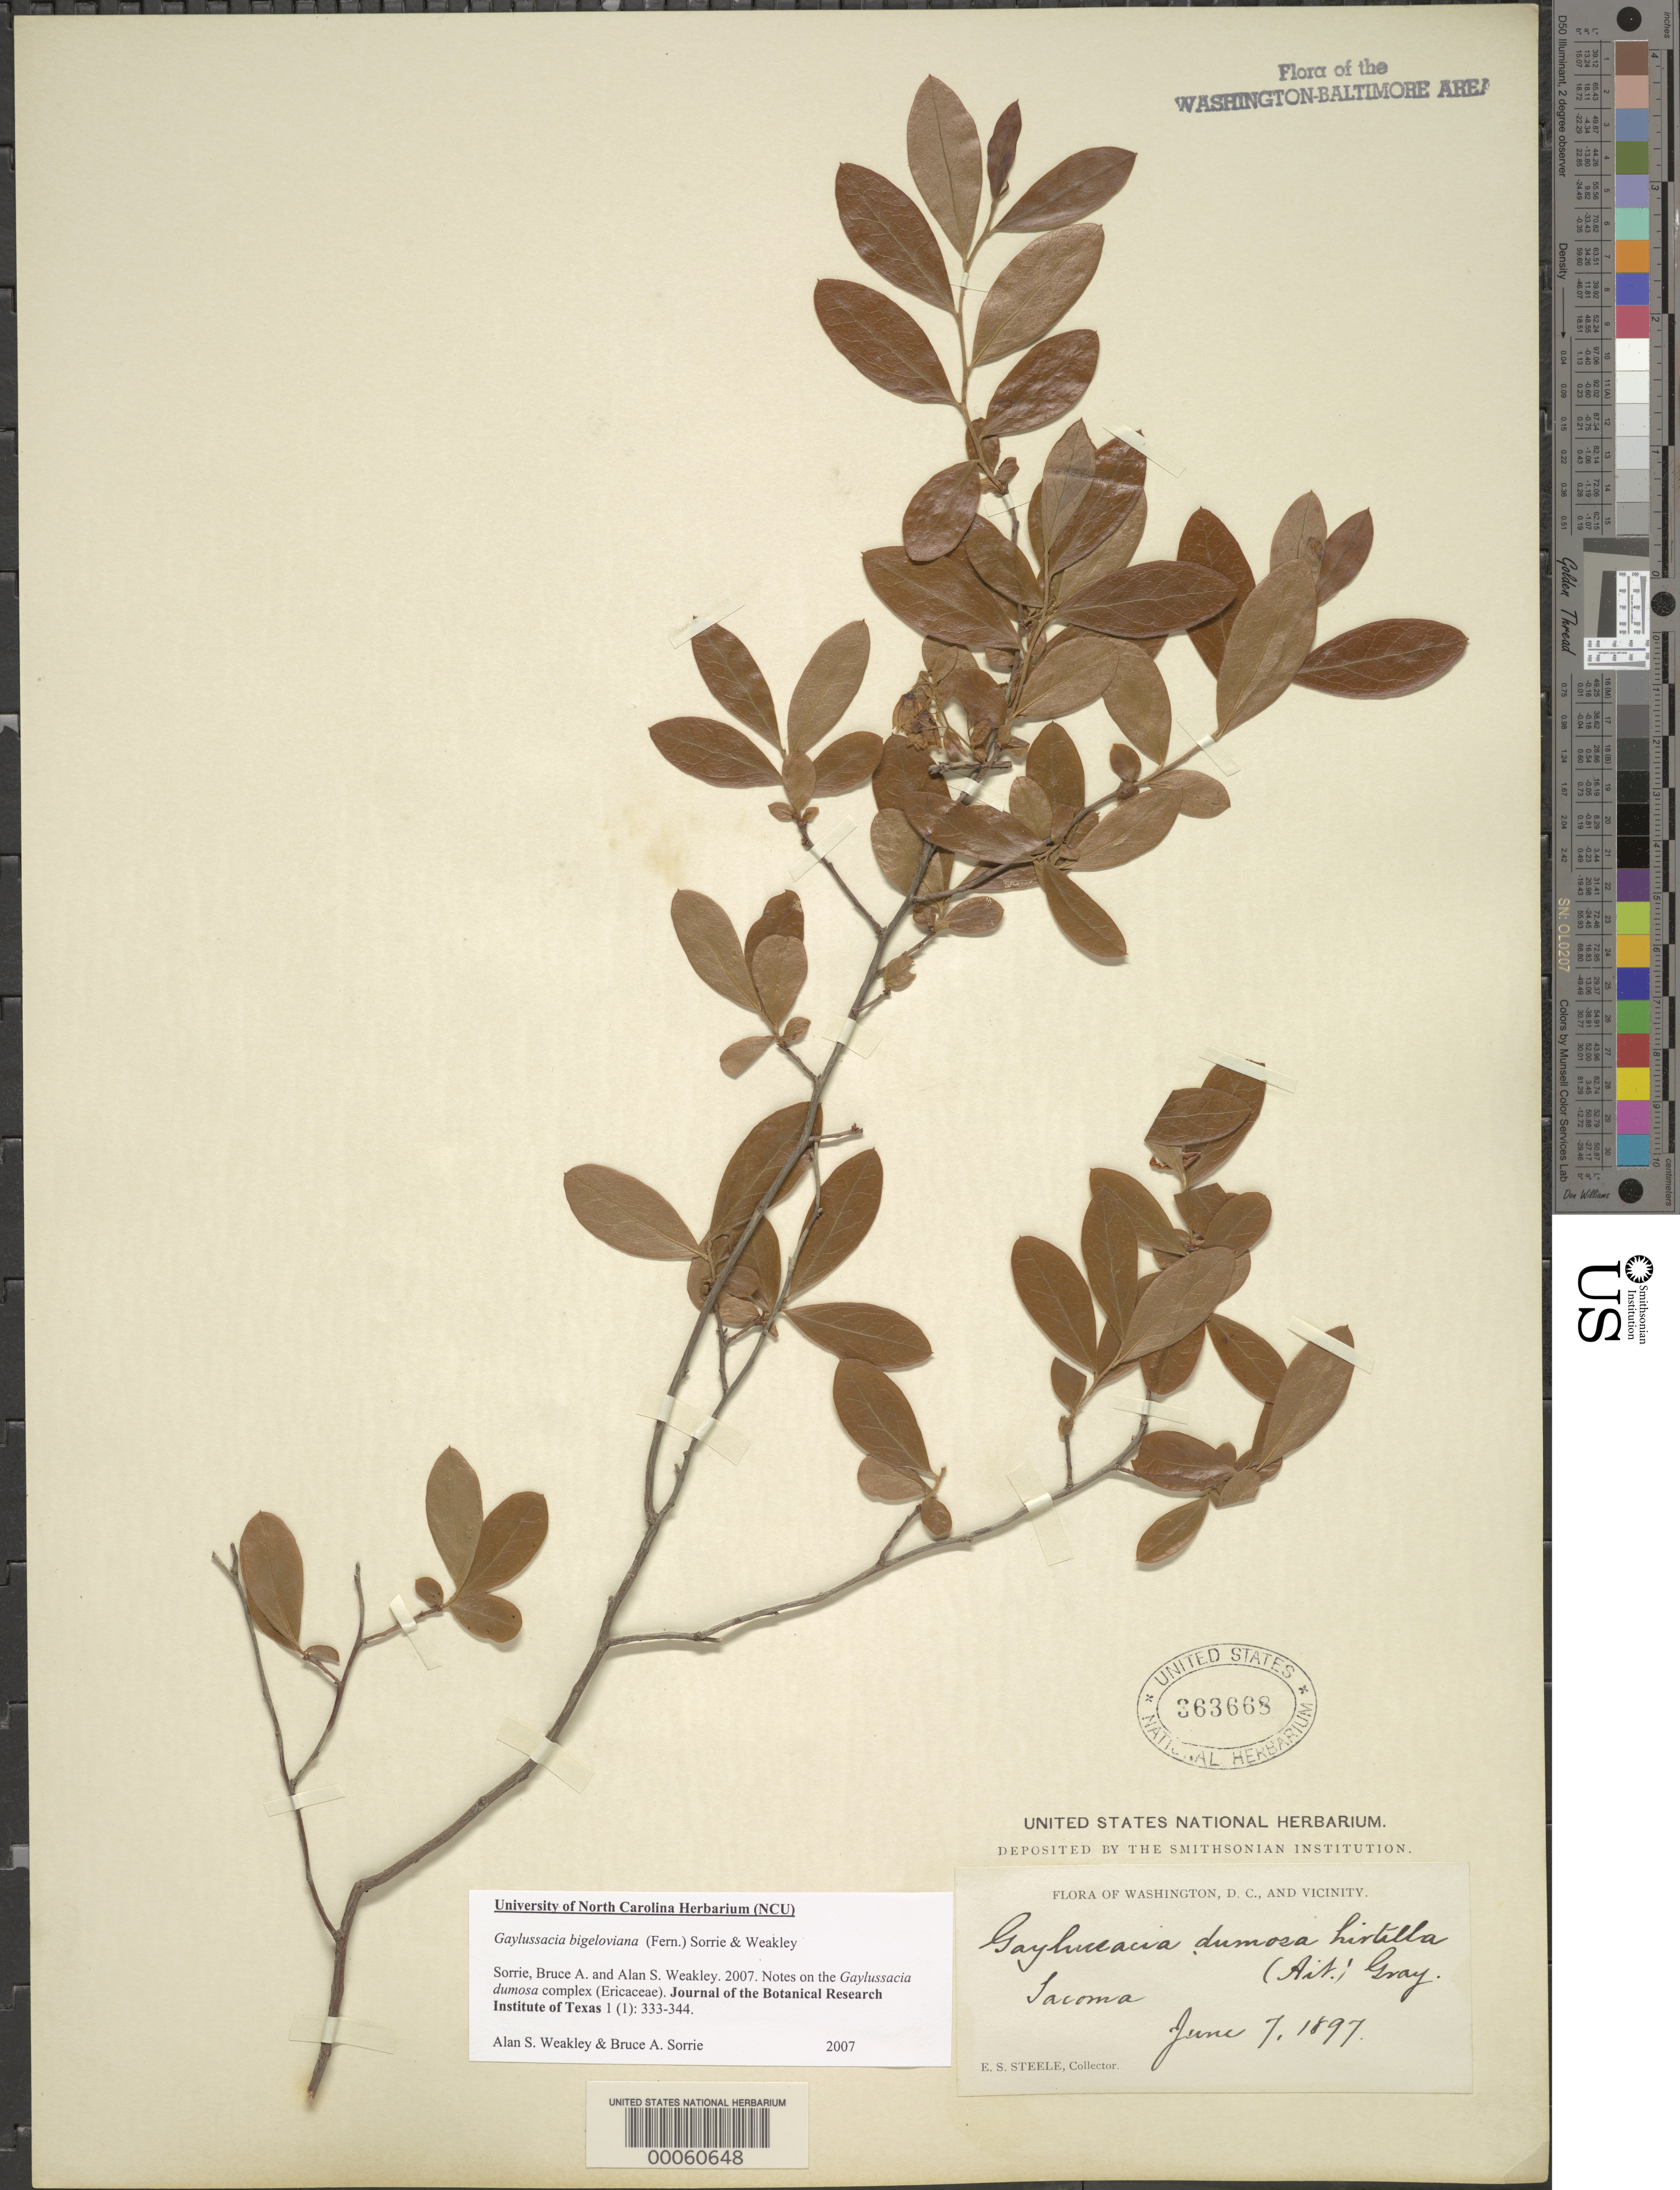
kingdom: Plantae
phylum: Tracheophyta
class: Magnoliopsida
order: Ericales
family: Ericaceae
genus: Gaylussacia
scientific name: Gaylussacia dumosa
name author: (Andrews) Torr. & A. Gray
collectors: E. Steele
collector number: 38643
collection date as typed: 07 Jun 1897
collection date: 1897-06-07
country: United States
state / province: Maryland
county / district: Montgomery / Prince George's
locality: Takoma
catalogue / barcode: US 363668